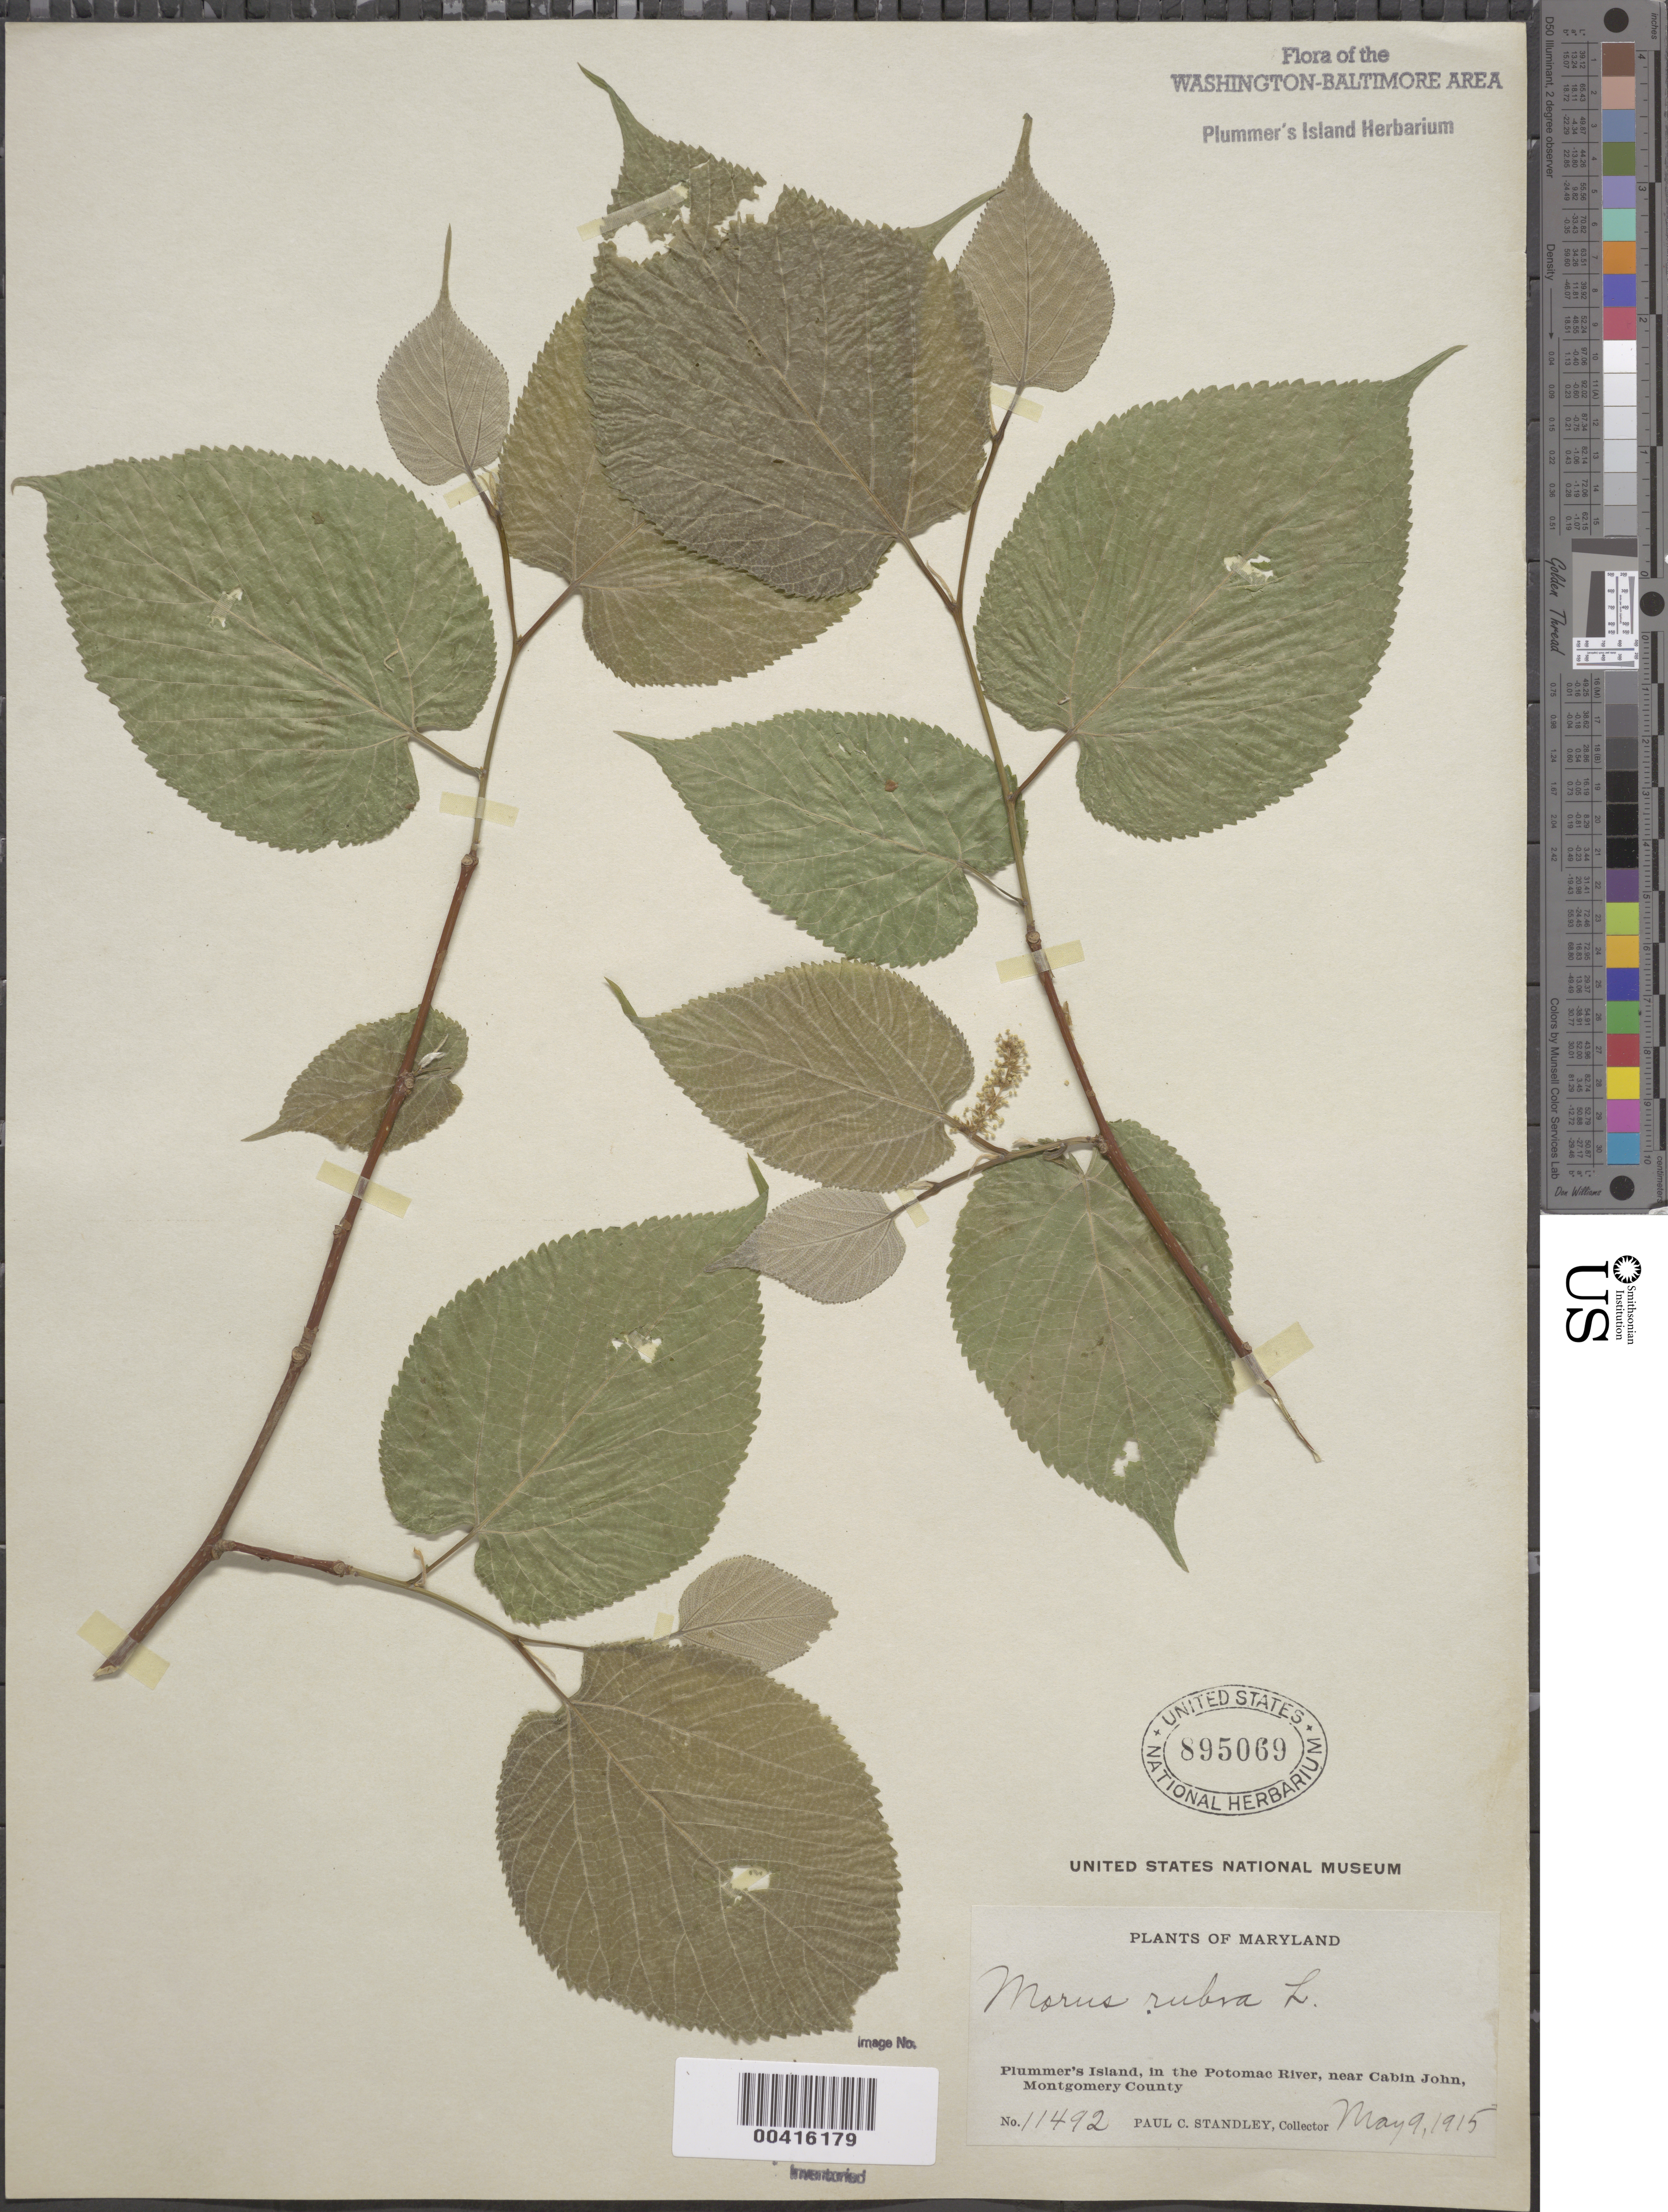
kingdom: Plantae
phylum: Tracheophyta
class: Magnoliopsida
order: Rosales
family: Moraceae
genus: Morus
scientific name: Morus rubra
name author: L.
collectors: P. C. Standley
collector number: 11492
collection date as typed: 09 May 1915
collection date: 1915-05-09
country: United States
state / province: Maryland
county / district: Montgomery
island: Plummers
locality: Plummer's Island C. & O. Canal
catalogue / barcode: US 895069